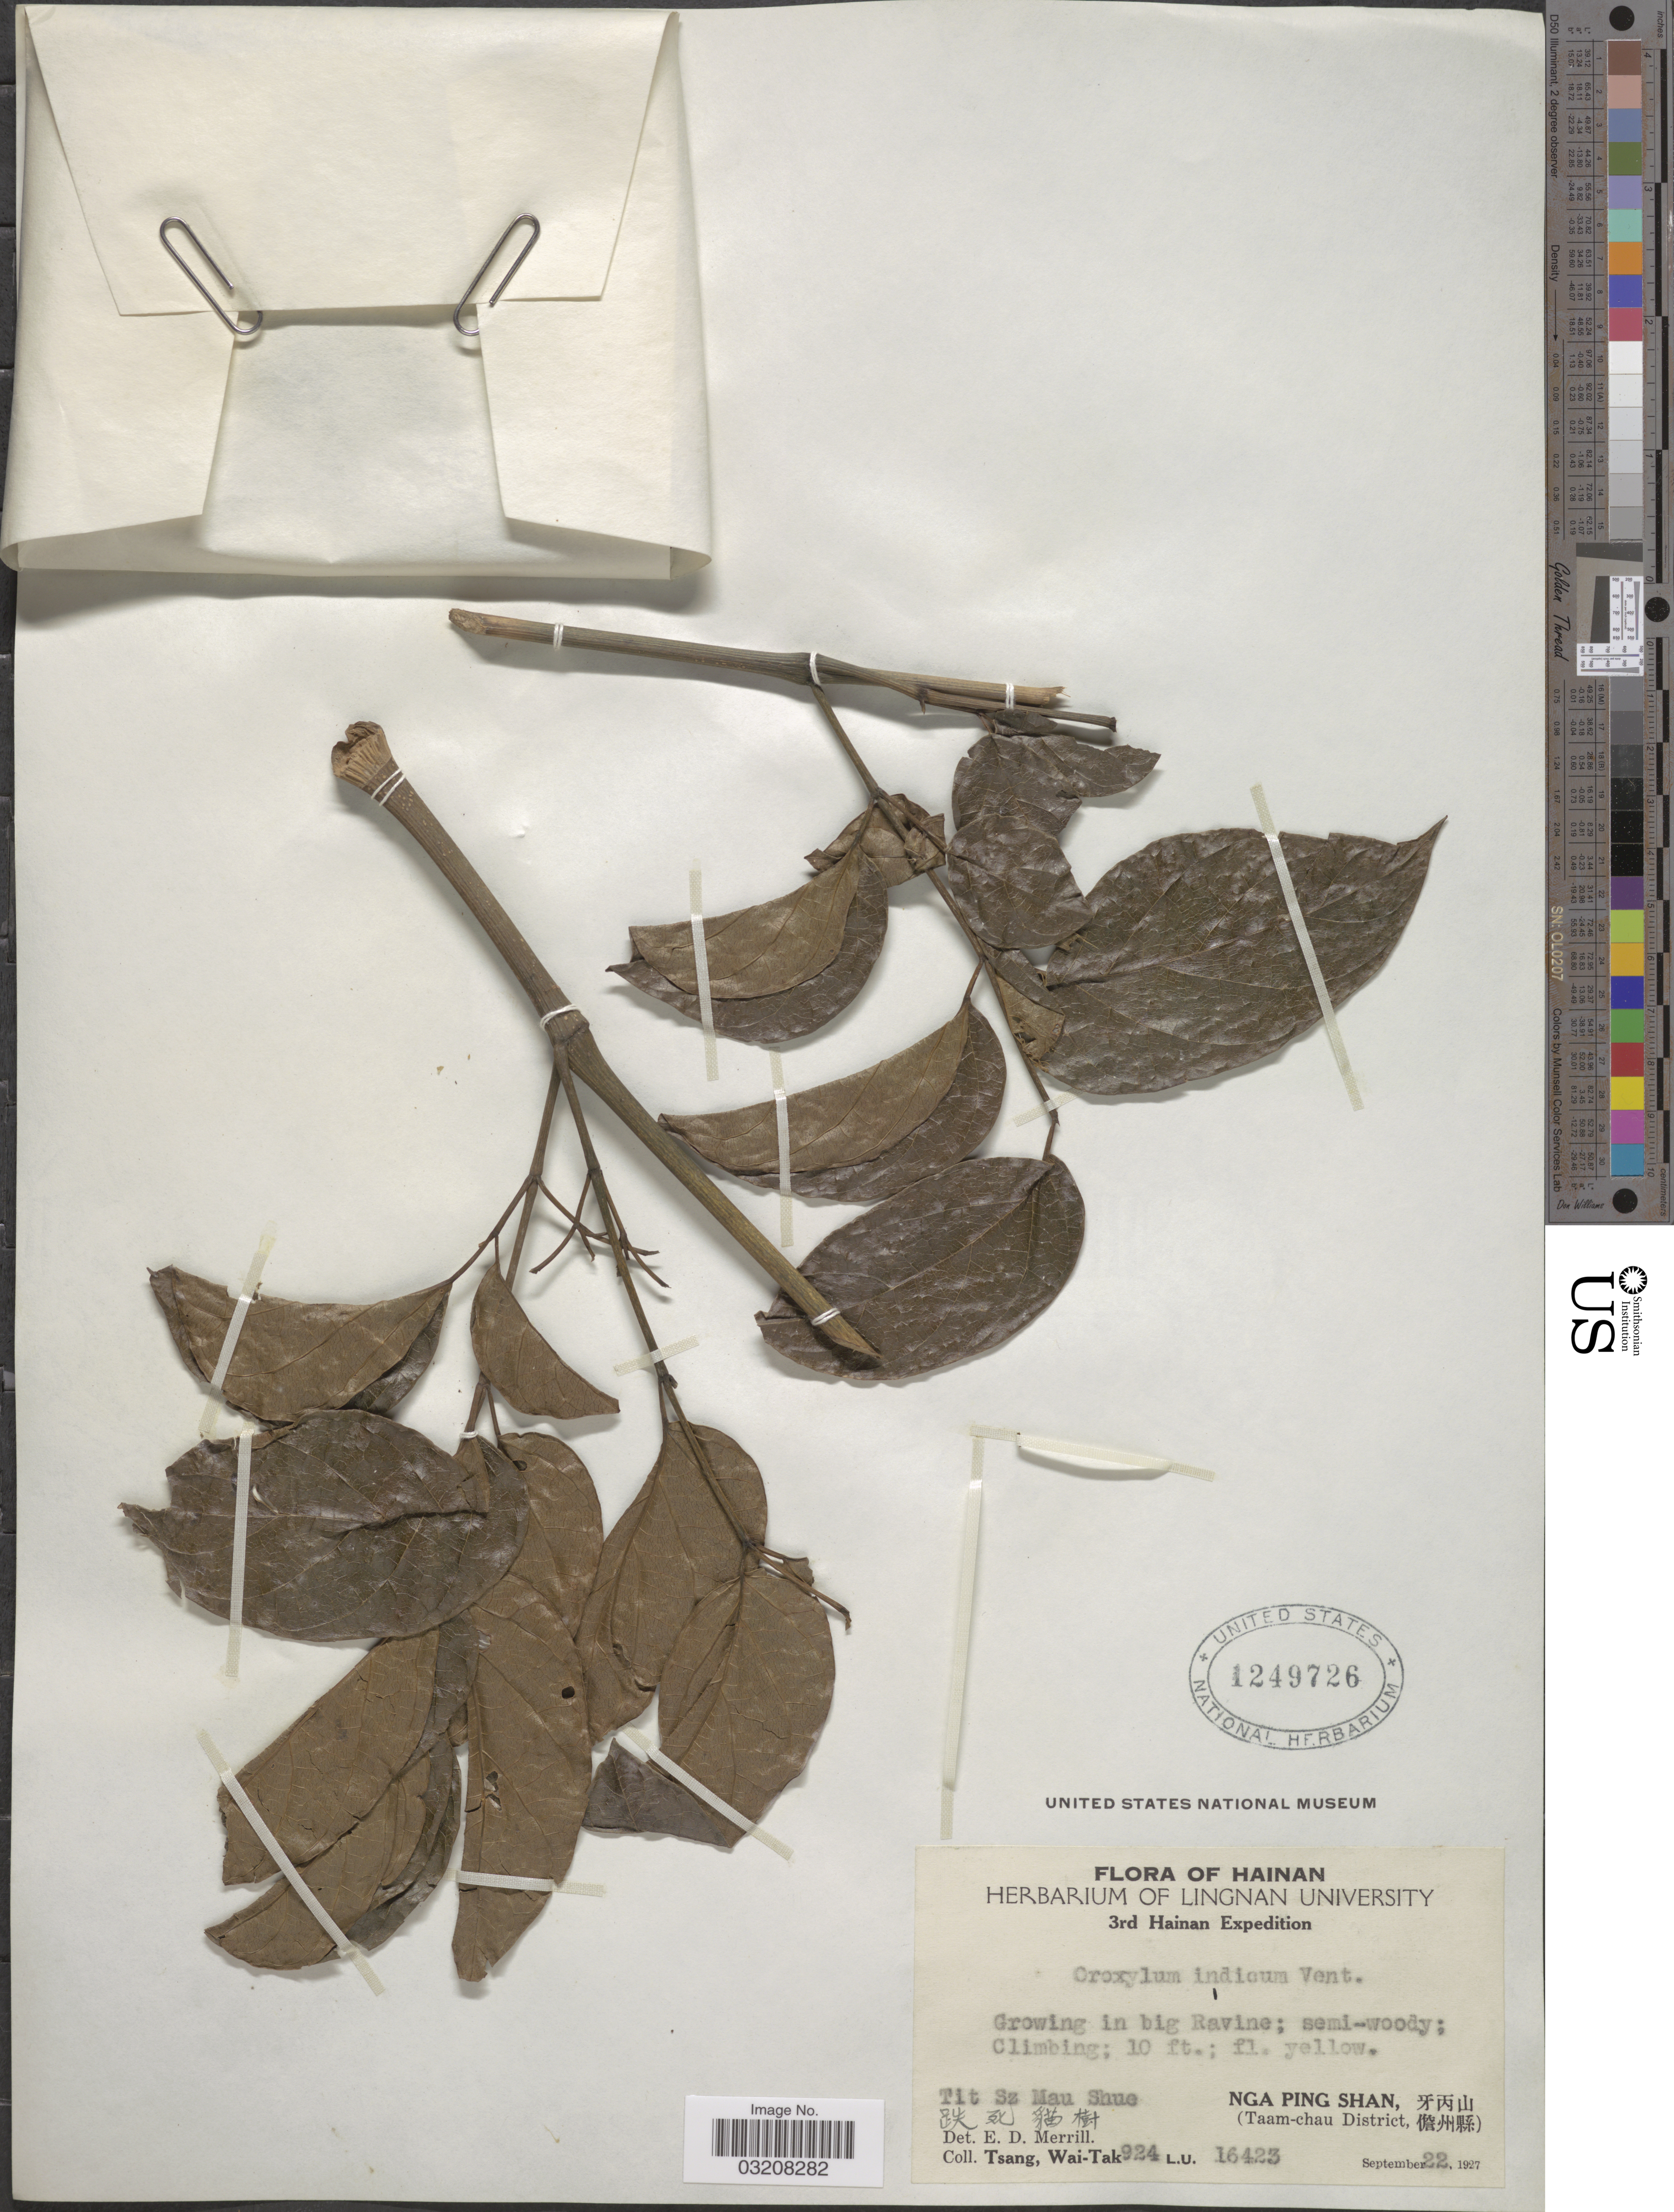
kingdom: Plantae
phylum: Tracheophyta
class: Magnoliopsida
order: Lamiales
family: Bignoniaceae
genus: Oroxylum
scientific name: Oroxylum indicum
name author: (L.) Kurz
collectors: W. T. Tsang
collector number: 924L.U.16423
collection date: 1927-09-22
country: China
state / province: Hainan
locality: Nga Ping Shan, (Taam-chau District.)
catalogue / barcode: US 1249726